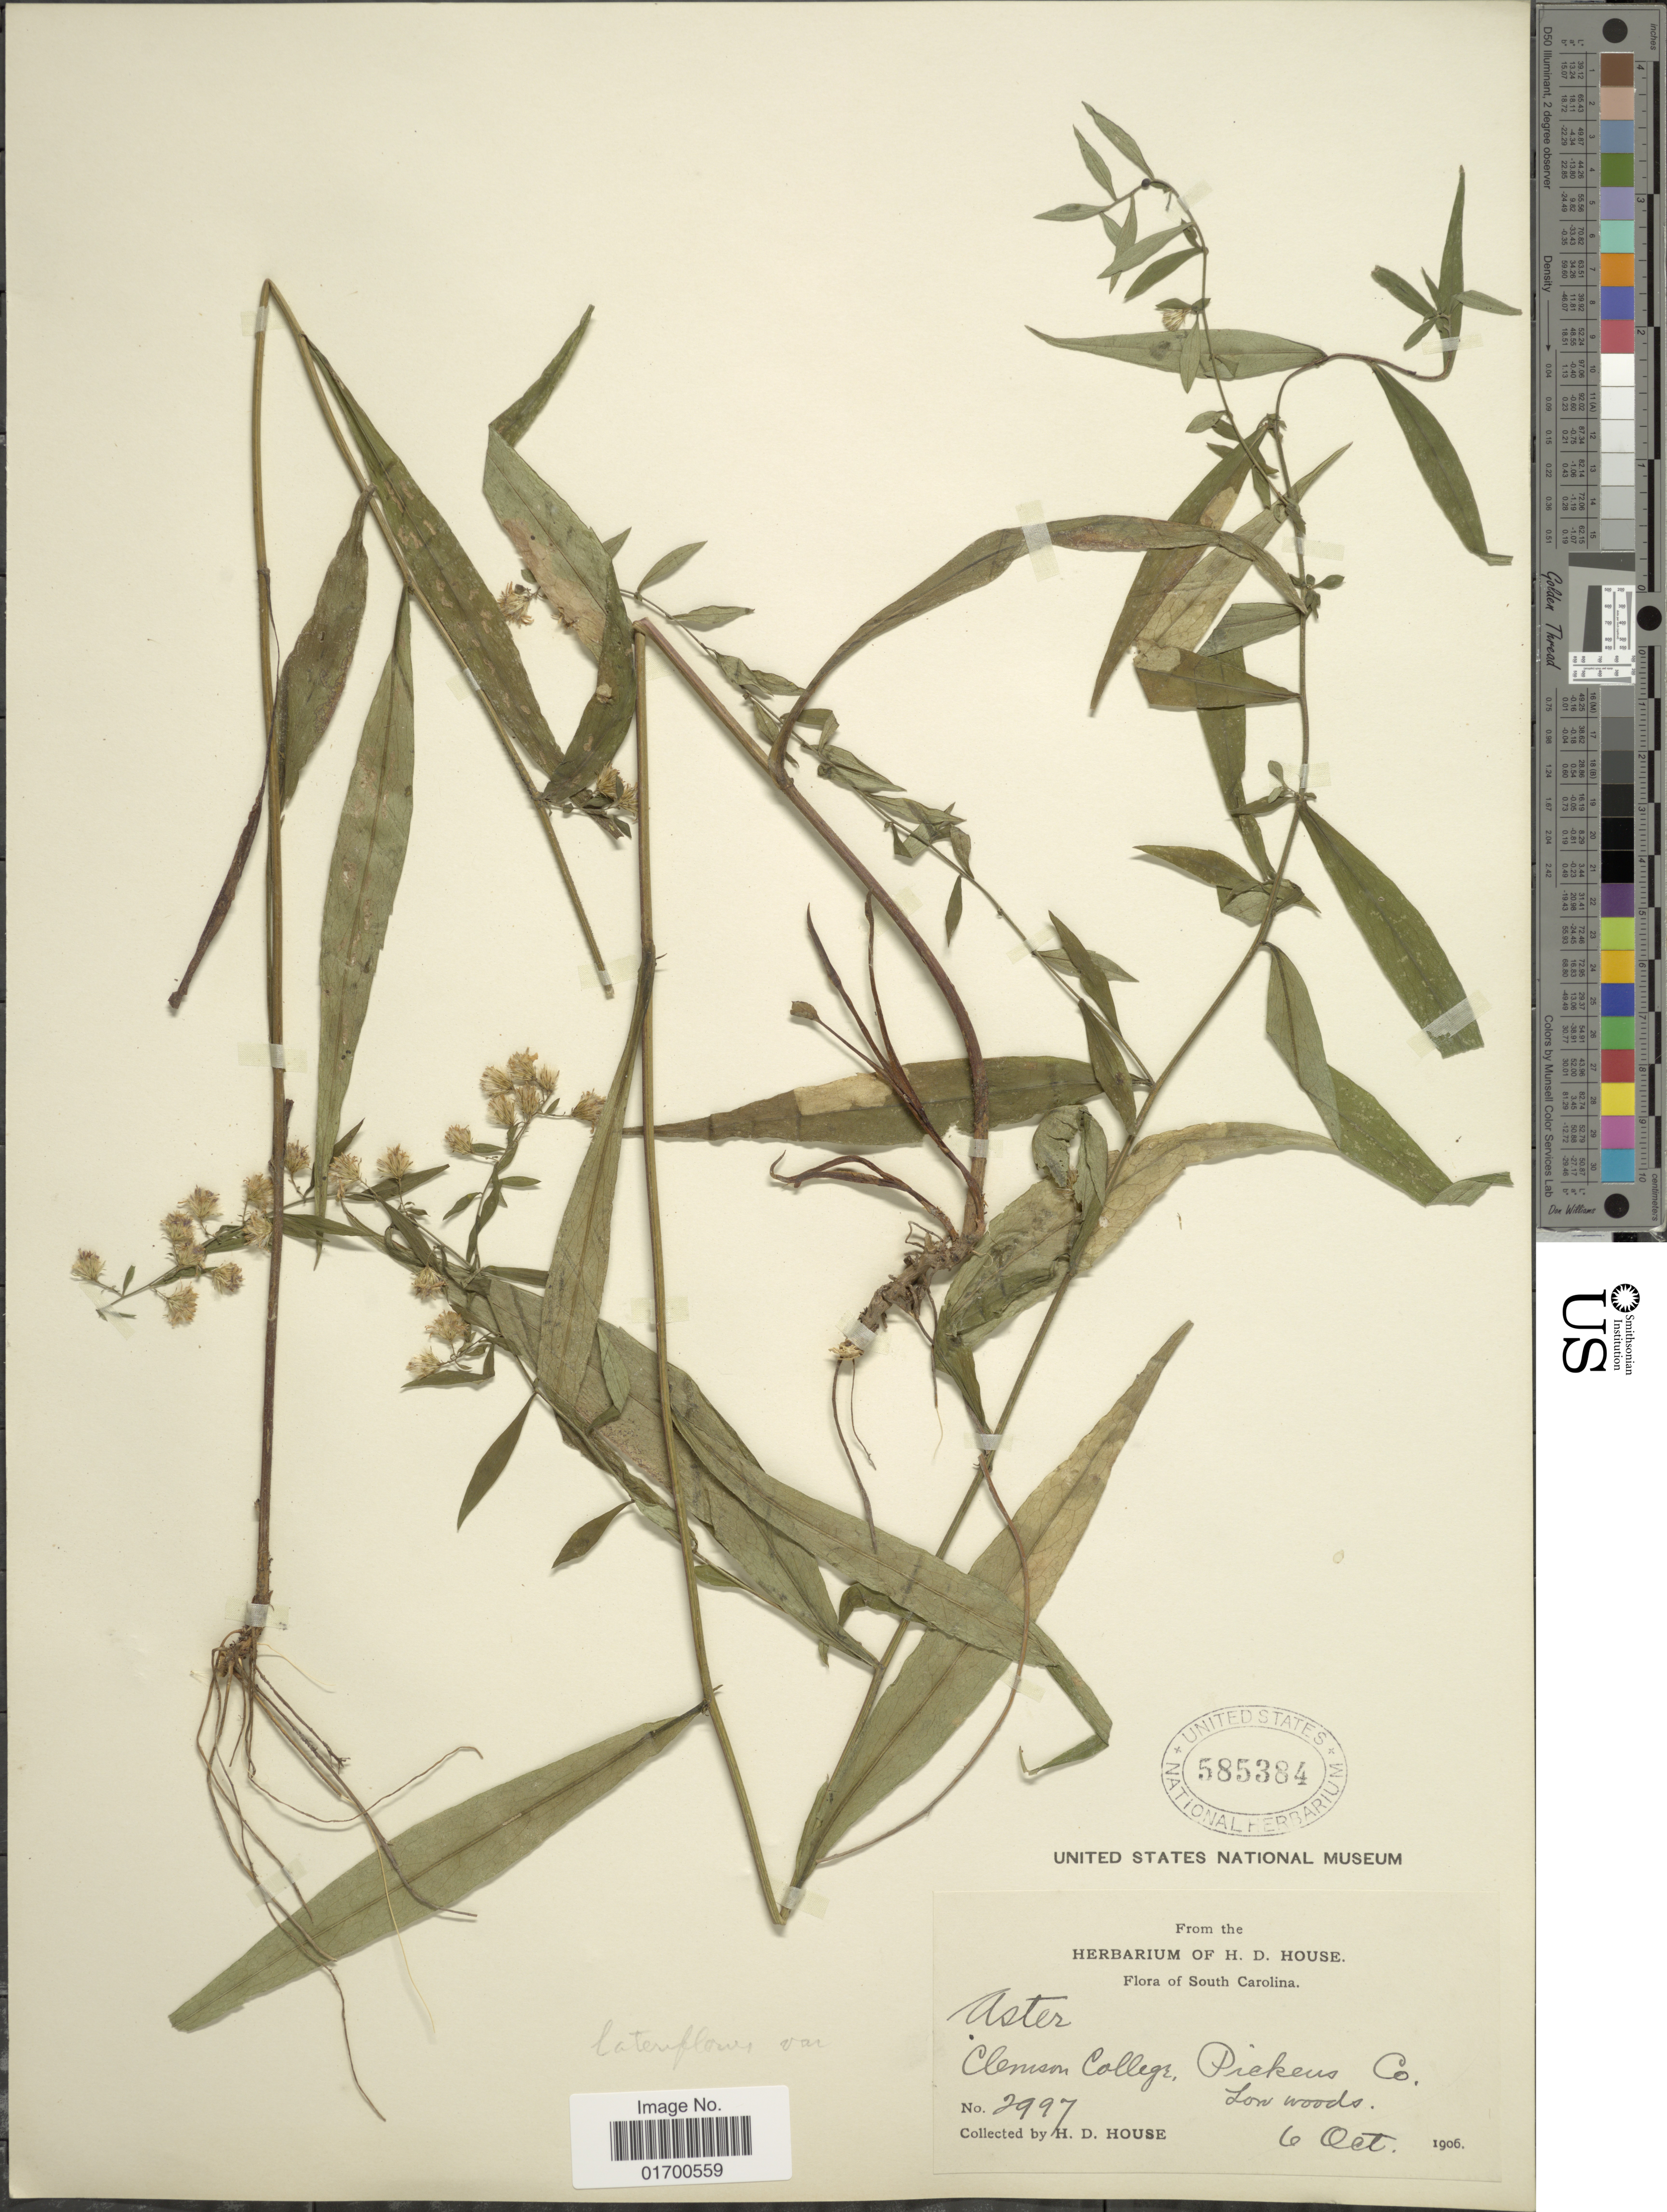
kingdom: Plantae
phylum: Tracheophyta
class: Magnoliopsida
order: Asterales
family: Asteraceae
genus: Symphyotrichum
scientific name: Symphyotrichum lateriflorum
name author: (L.) Á. Löve & D. Löve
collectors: H. D. House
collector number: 2997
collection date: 1906-10-06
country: United States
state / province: South Carolina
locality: Clemson College, Pickeus Co.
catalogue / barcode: US 585384